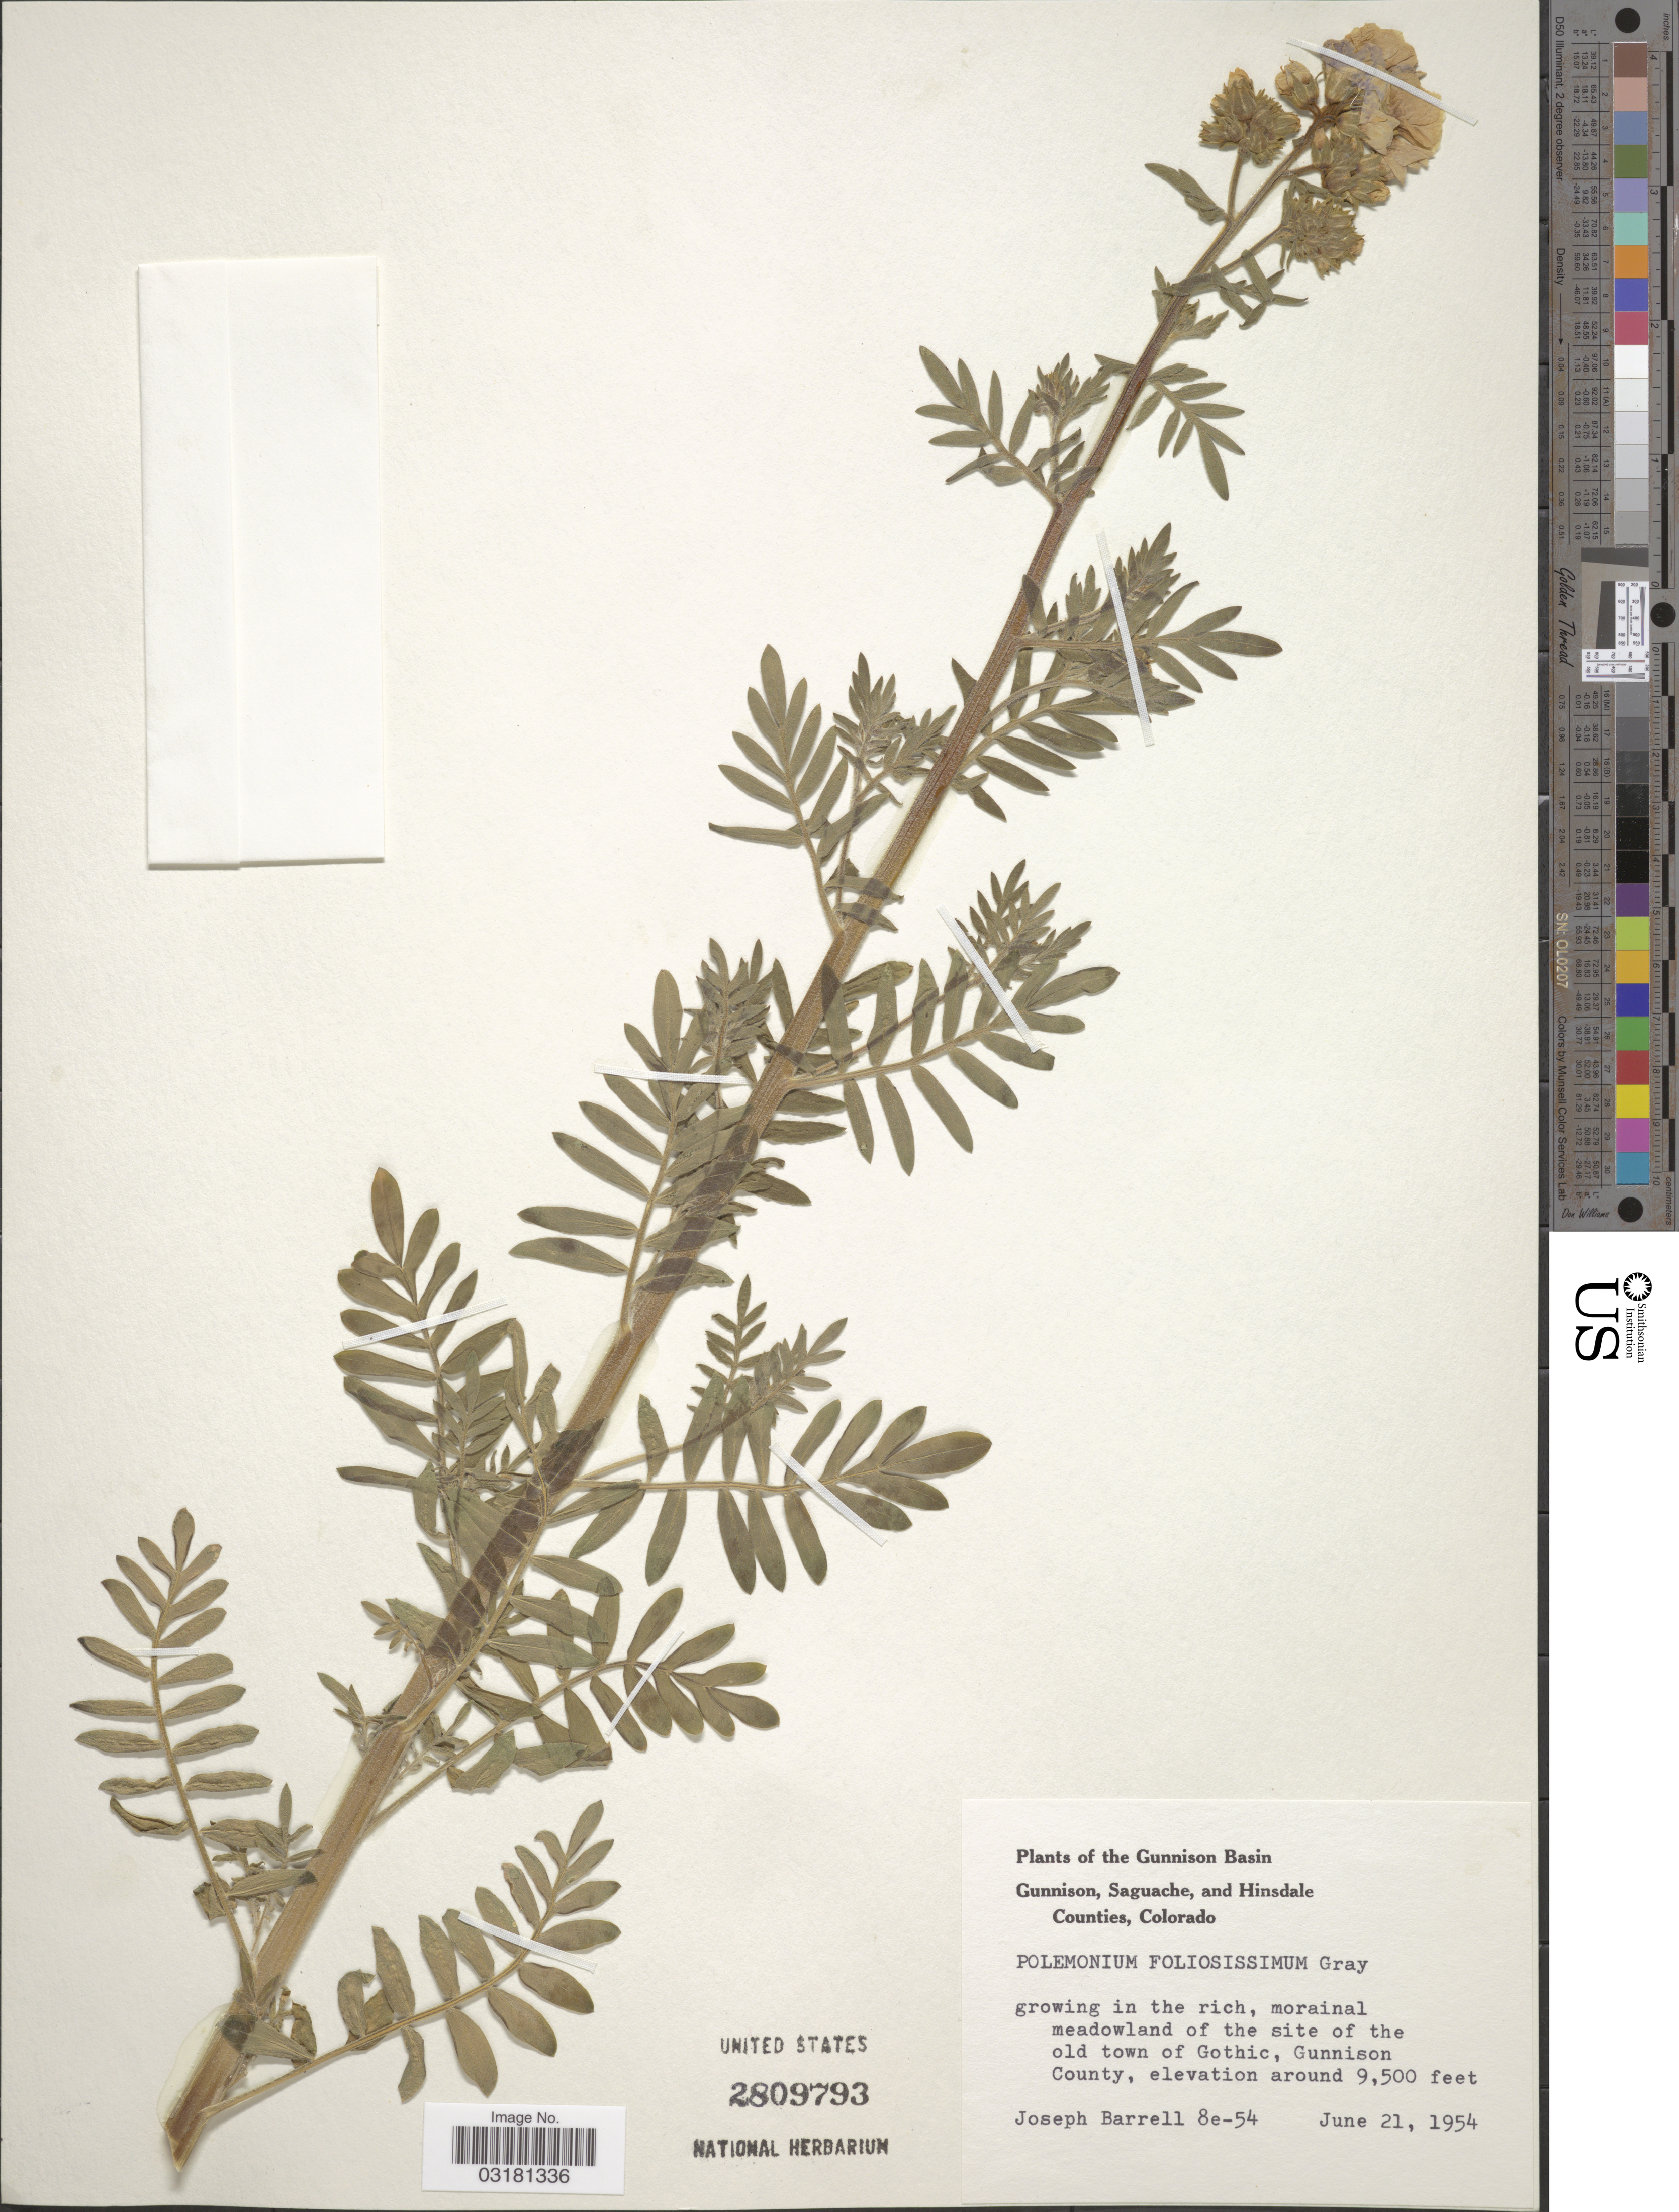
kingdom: Plantae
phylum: Tracheophyta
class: Magnoliopsida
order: Ericales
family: Polemoniaceae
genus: Polemonium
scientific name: Polemonium foliosissimum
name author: A. Gray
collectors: J. Barrell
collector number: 8e-54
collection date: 1954-06-21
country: United States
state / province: Colorado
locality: The Gunnison Basin. Site of the old town of Gothic, Gunnison County.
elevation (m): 2896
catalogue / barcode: US 2809793